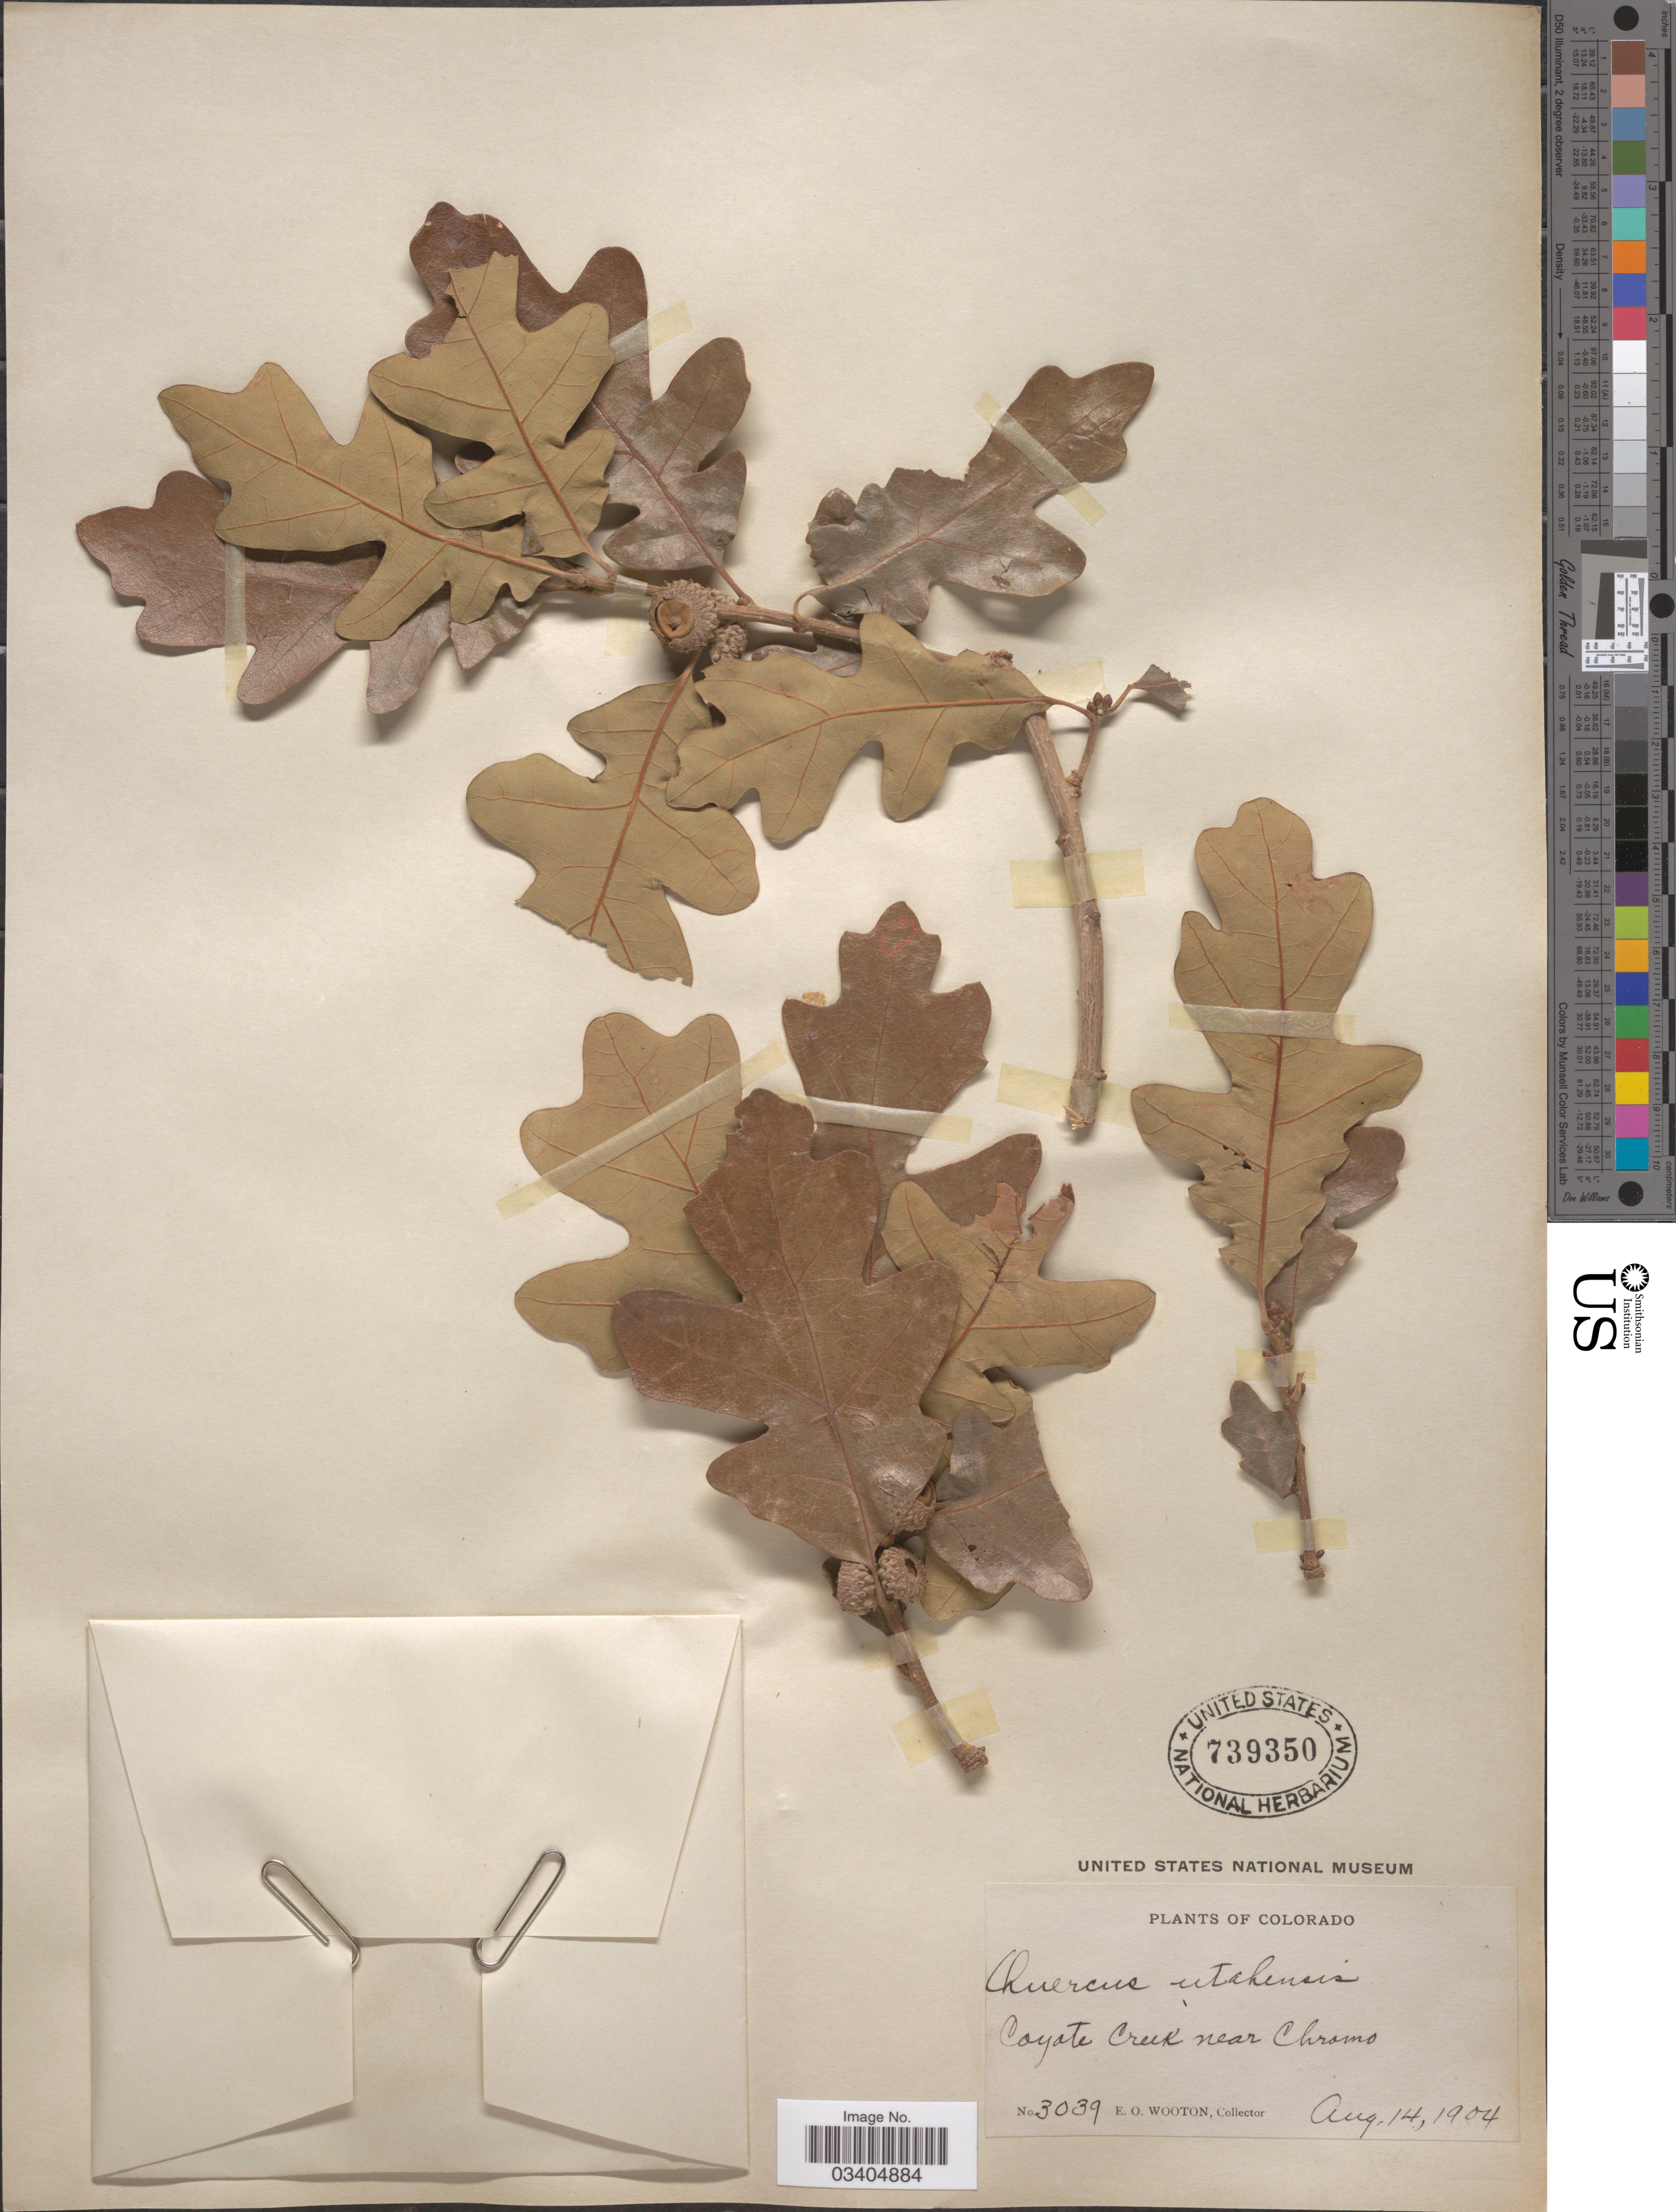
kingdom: Plantae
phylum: Tracheophyta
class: Magnoliopsida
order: Fagales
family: Fagaceae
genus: Quercus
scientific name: Quercus gambelii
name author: Nutt.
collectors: E. O. Wooton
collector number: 3039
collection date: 1904-08-14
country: United States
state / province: Colorado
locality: Coyote Creek near Chromo.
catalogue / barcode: US 739350